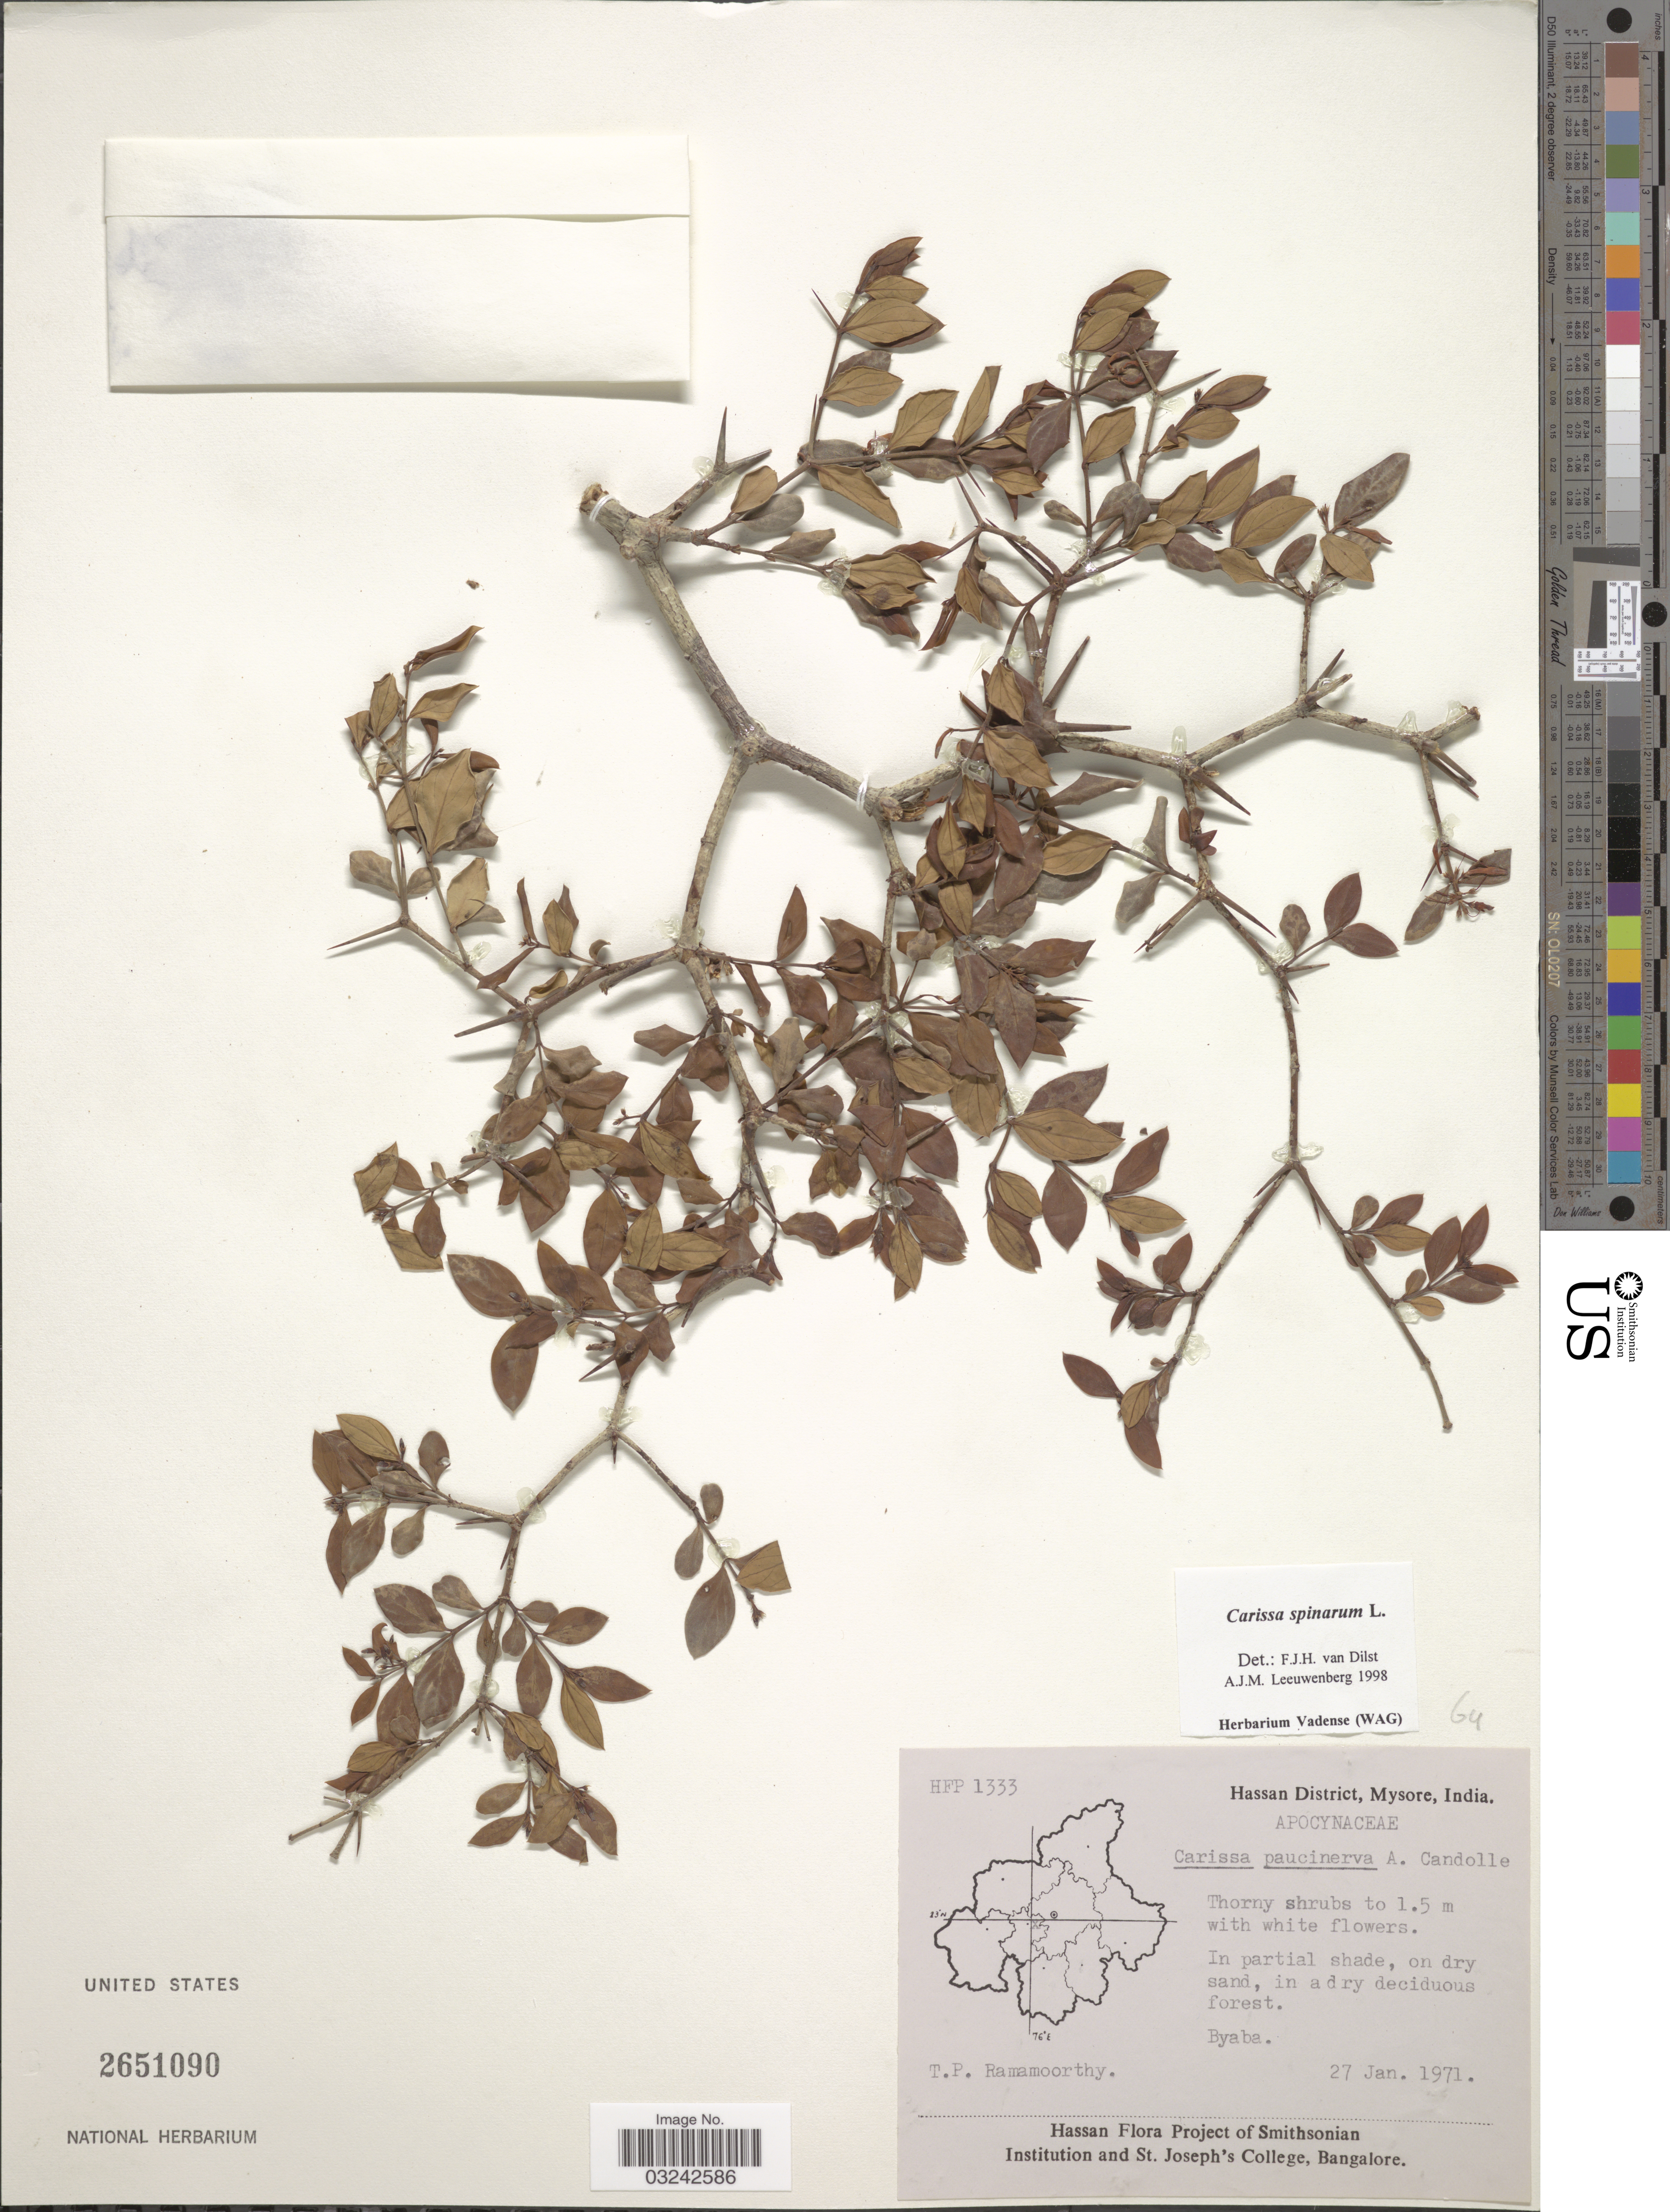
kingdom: Plantae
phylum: Tracheophyta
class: Magnoliopsida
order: Gentianales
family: Apocynaceae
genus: Carissa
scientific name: Carissa spinarum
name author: L.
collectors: T. P. Ramamoorthy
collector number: HFP1333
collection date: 1971-01-27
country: India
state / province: Karnataka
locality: Hassan District, Mysore. Byaba.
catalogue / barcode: US 2651090